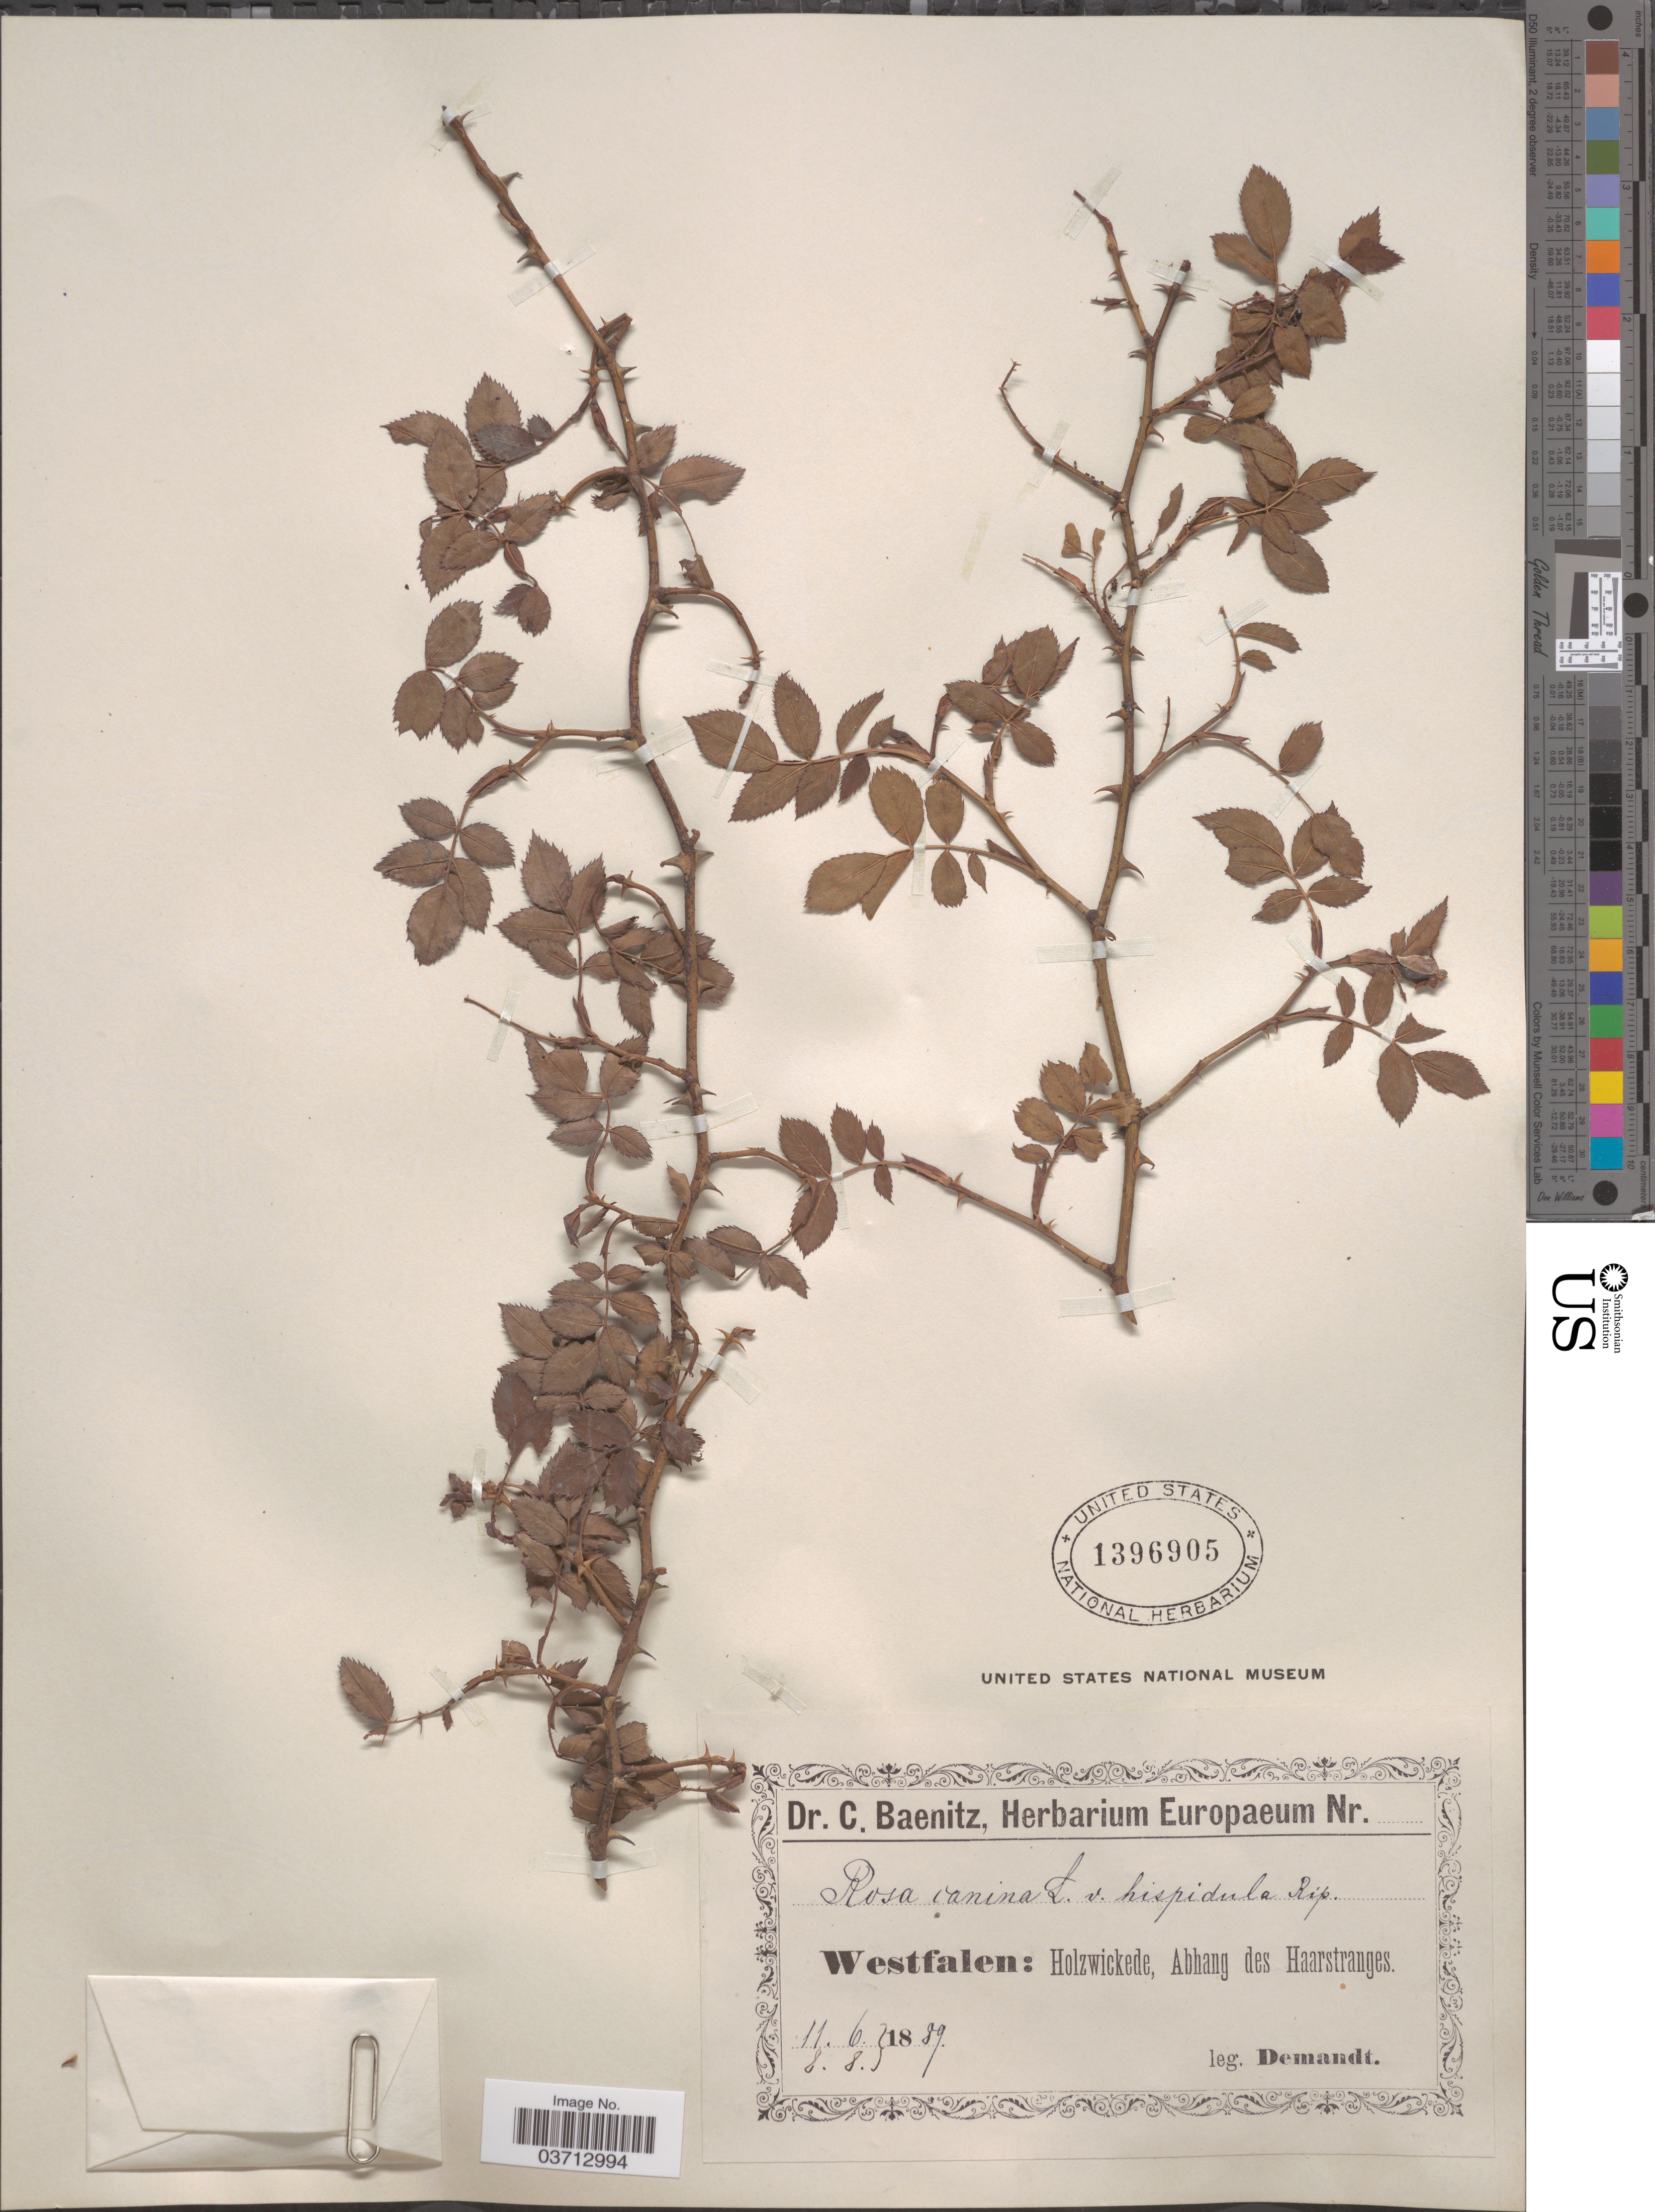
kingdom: Plantae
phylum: Tracheophyta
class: Magnoliopsida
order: Rosales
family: Rosaceae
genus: Rosa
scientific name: Rosa canina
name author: L.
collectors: -. Demandt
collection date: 1889-06-11/1889-08-08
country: Germany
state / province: Nordrhein-Westfalen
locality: Westfalen: Holzwickede, Abhang des Haarstranges.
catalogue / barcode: US 1396905